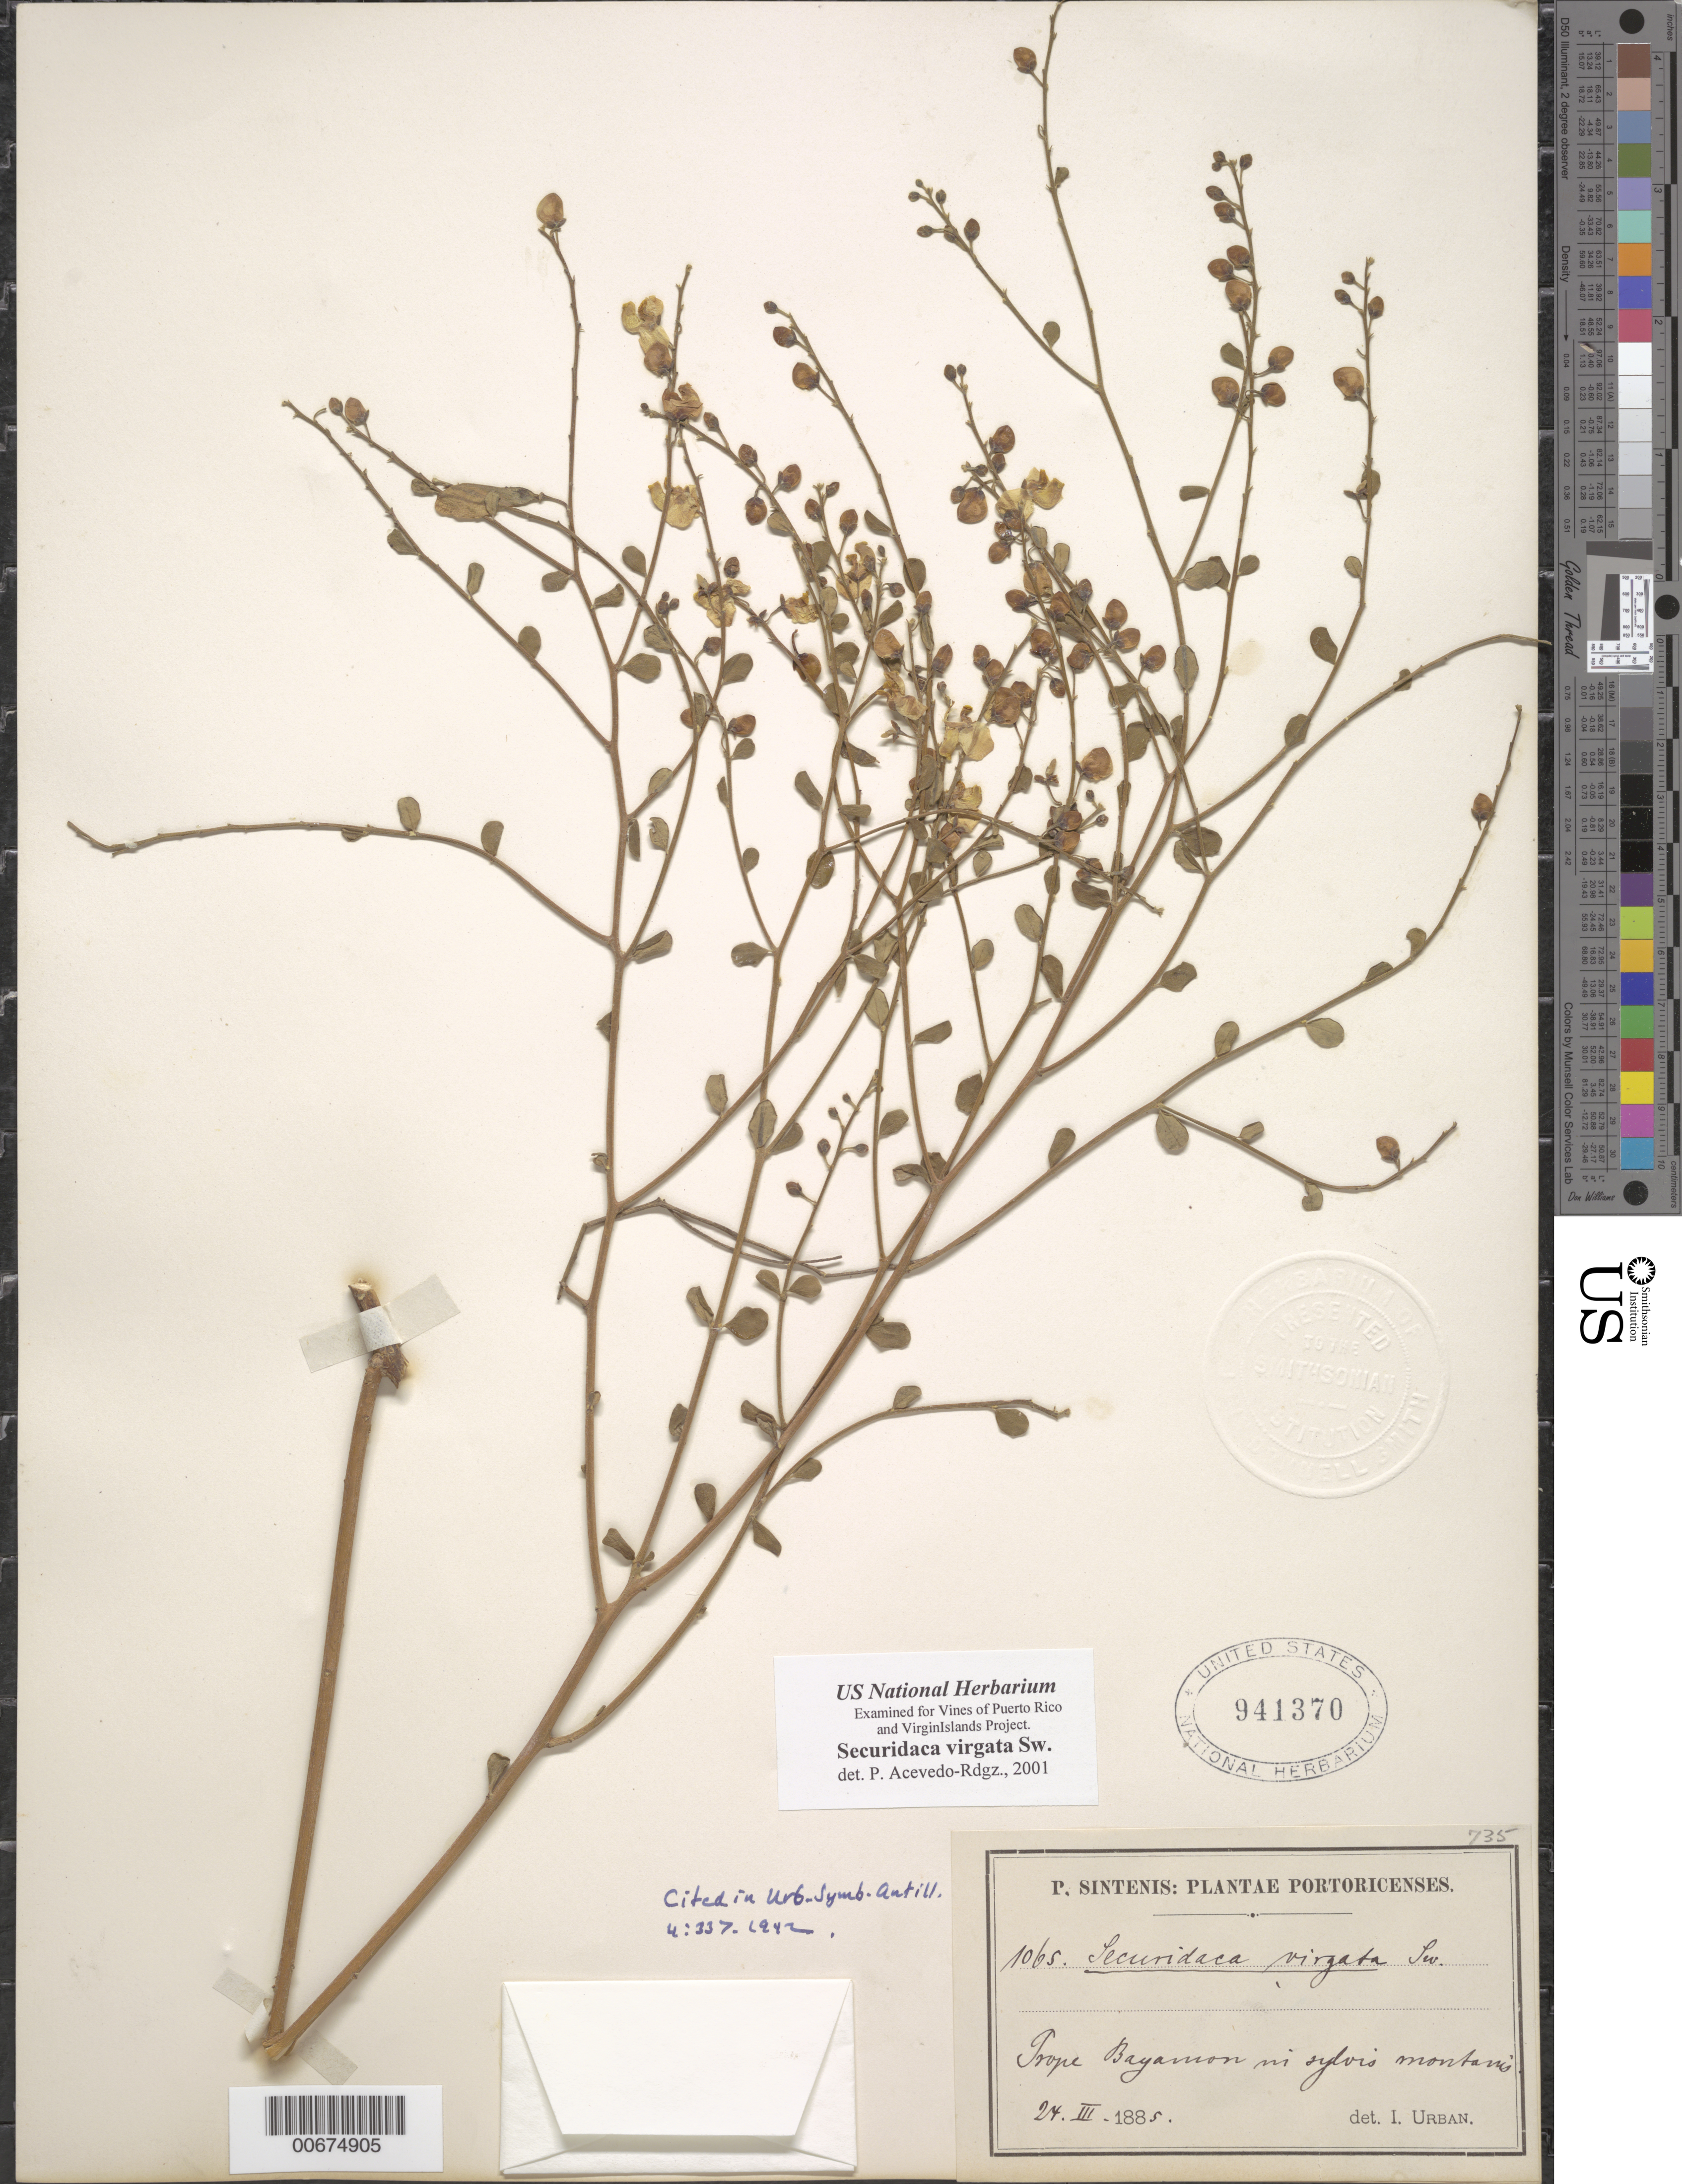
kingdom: Plantae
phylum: Tracheophyta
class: Magnoliopsida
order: Fabales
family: Polygalaceae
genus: Securidaca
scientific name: Securidaca virgata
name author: Sw.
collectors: P. Sintenis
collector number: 1065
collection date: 1885-03-24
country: Puerto Rico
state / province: Bayamón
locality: Prope Bayamon in sylvis montanis.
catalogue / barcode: US 941370